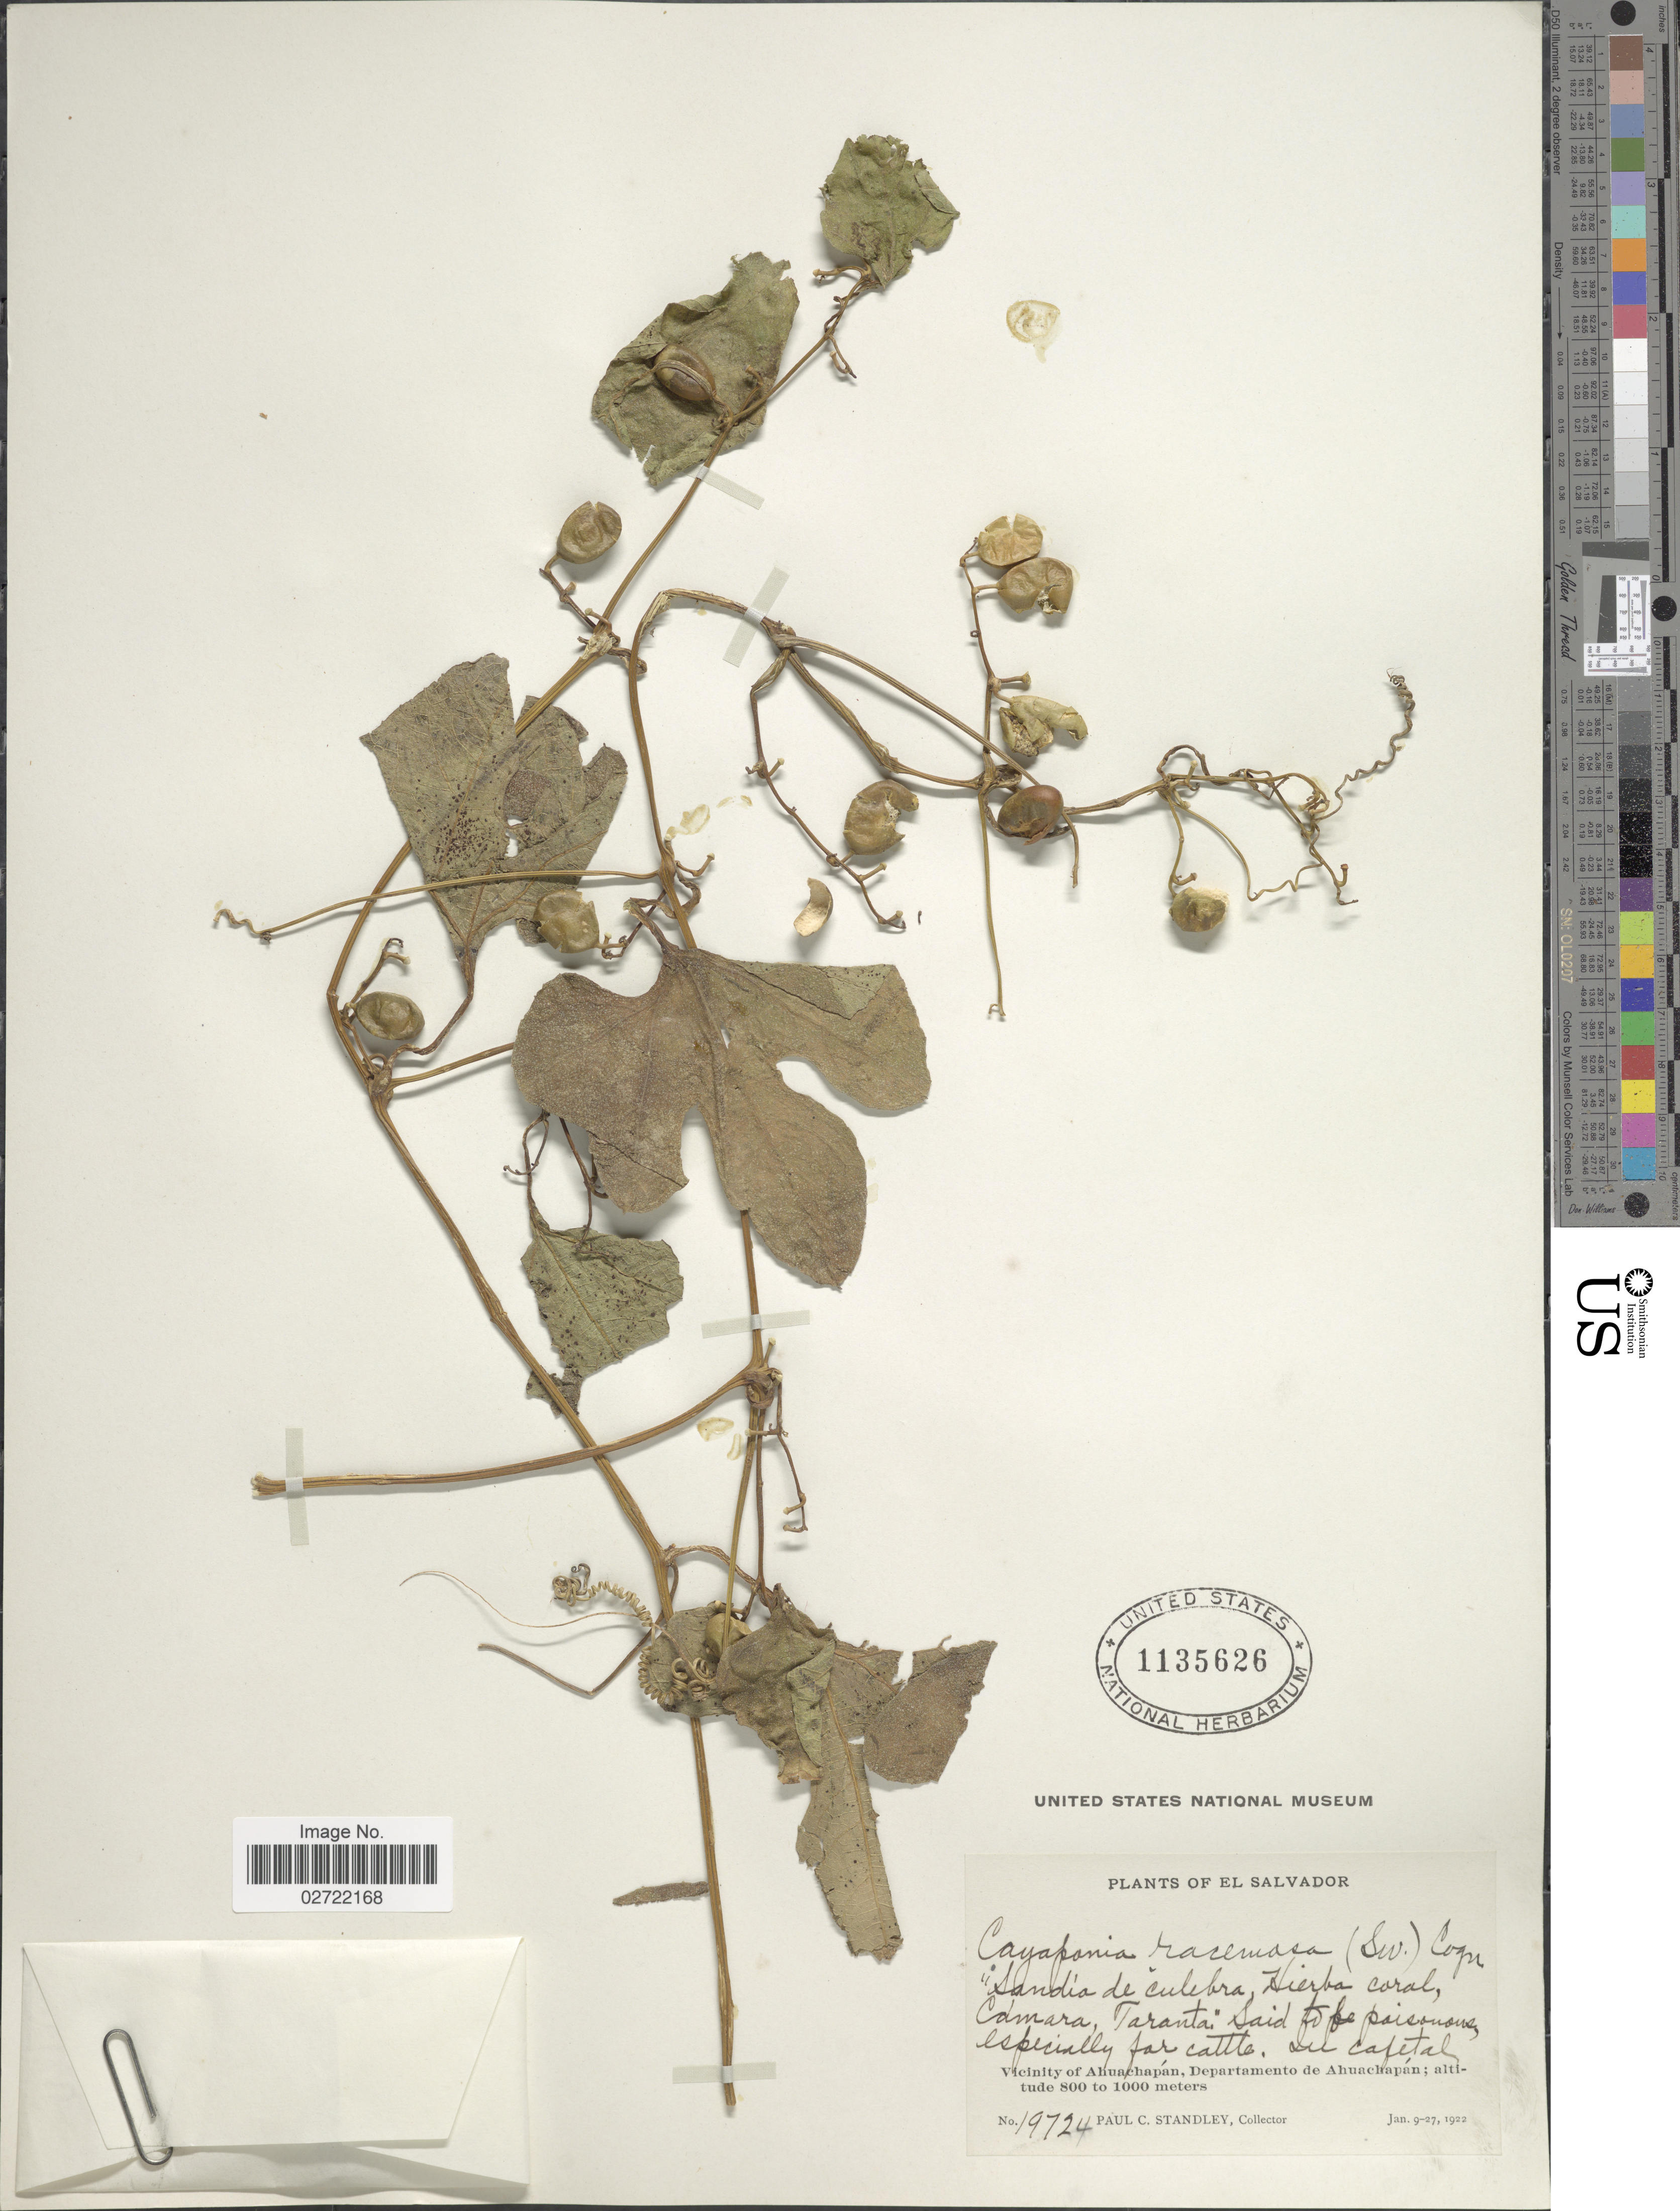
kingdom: Plantae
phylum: Tracheophyta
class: Magnoliopsida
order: Cucurbitales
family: Cucurbitaceae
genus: Cayaponia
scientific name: Cayaponia racemosa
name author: (Mill.) Cogn.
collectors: P. C. Standley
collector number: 19724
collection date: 1922-01-09/1922-01-27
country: El Salvador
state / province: Ahuachapan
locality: Del Cafetal. Vicinity of Ahuachapán, Departamento de Ahuachapán.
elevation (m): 800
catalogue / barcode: US 1135626